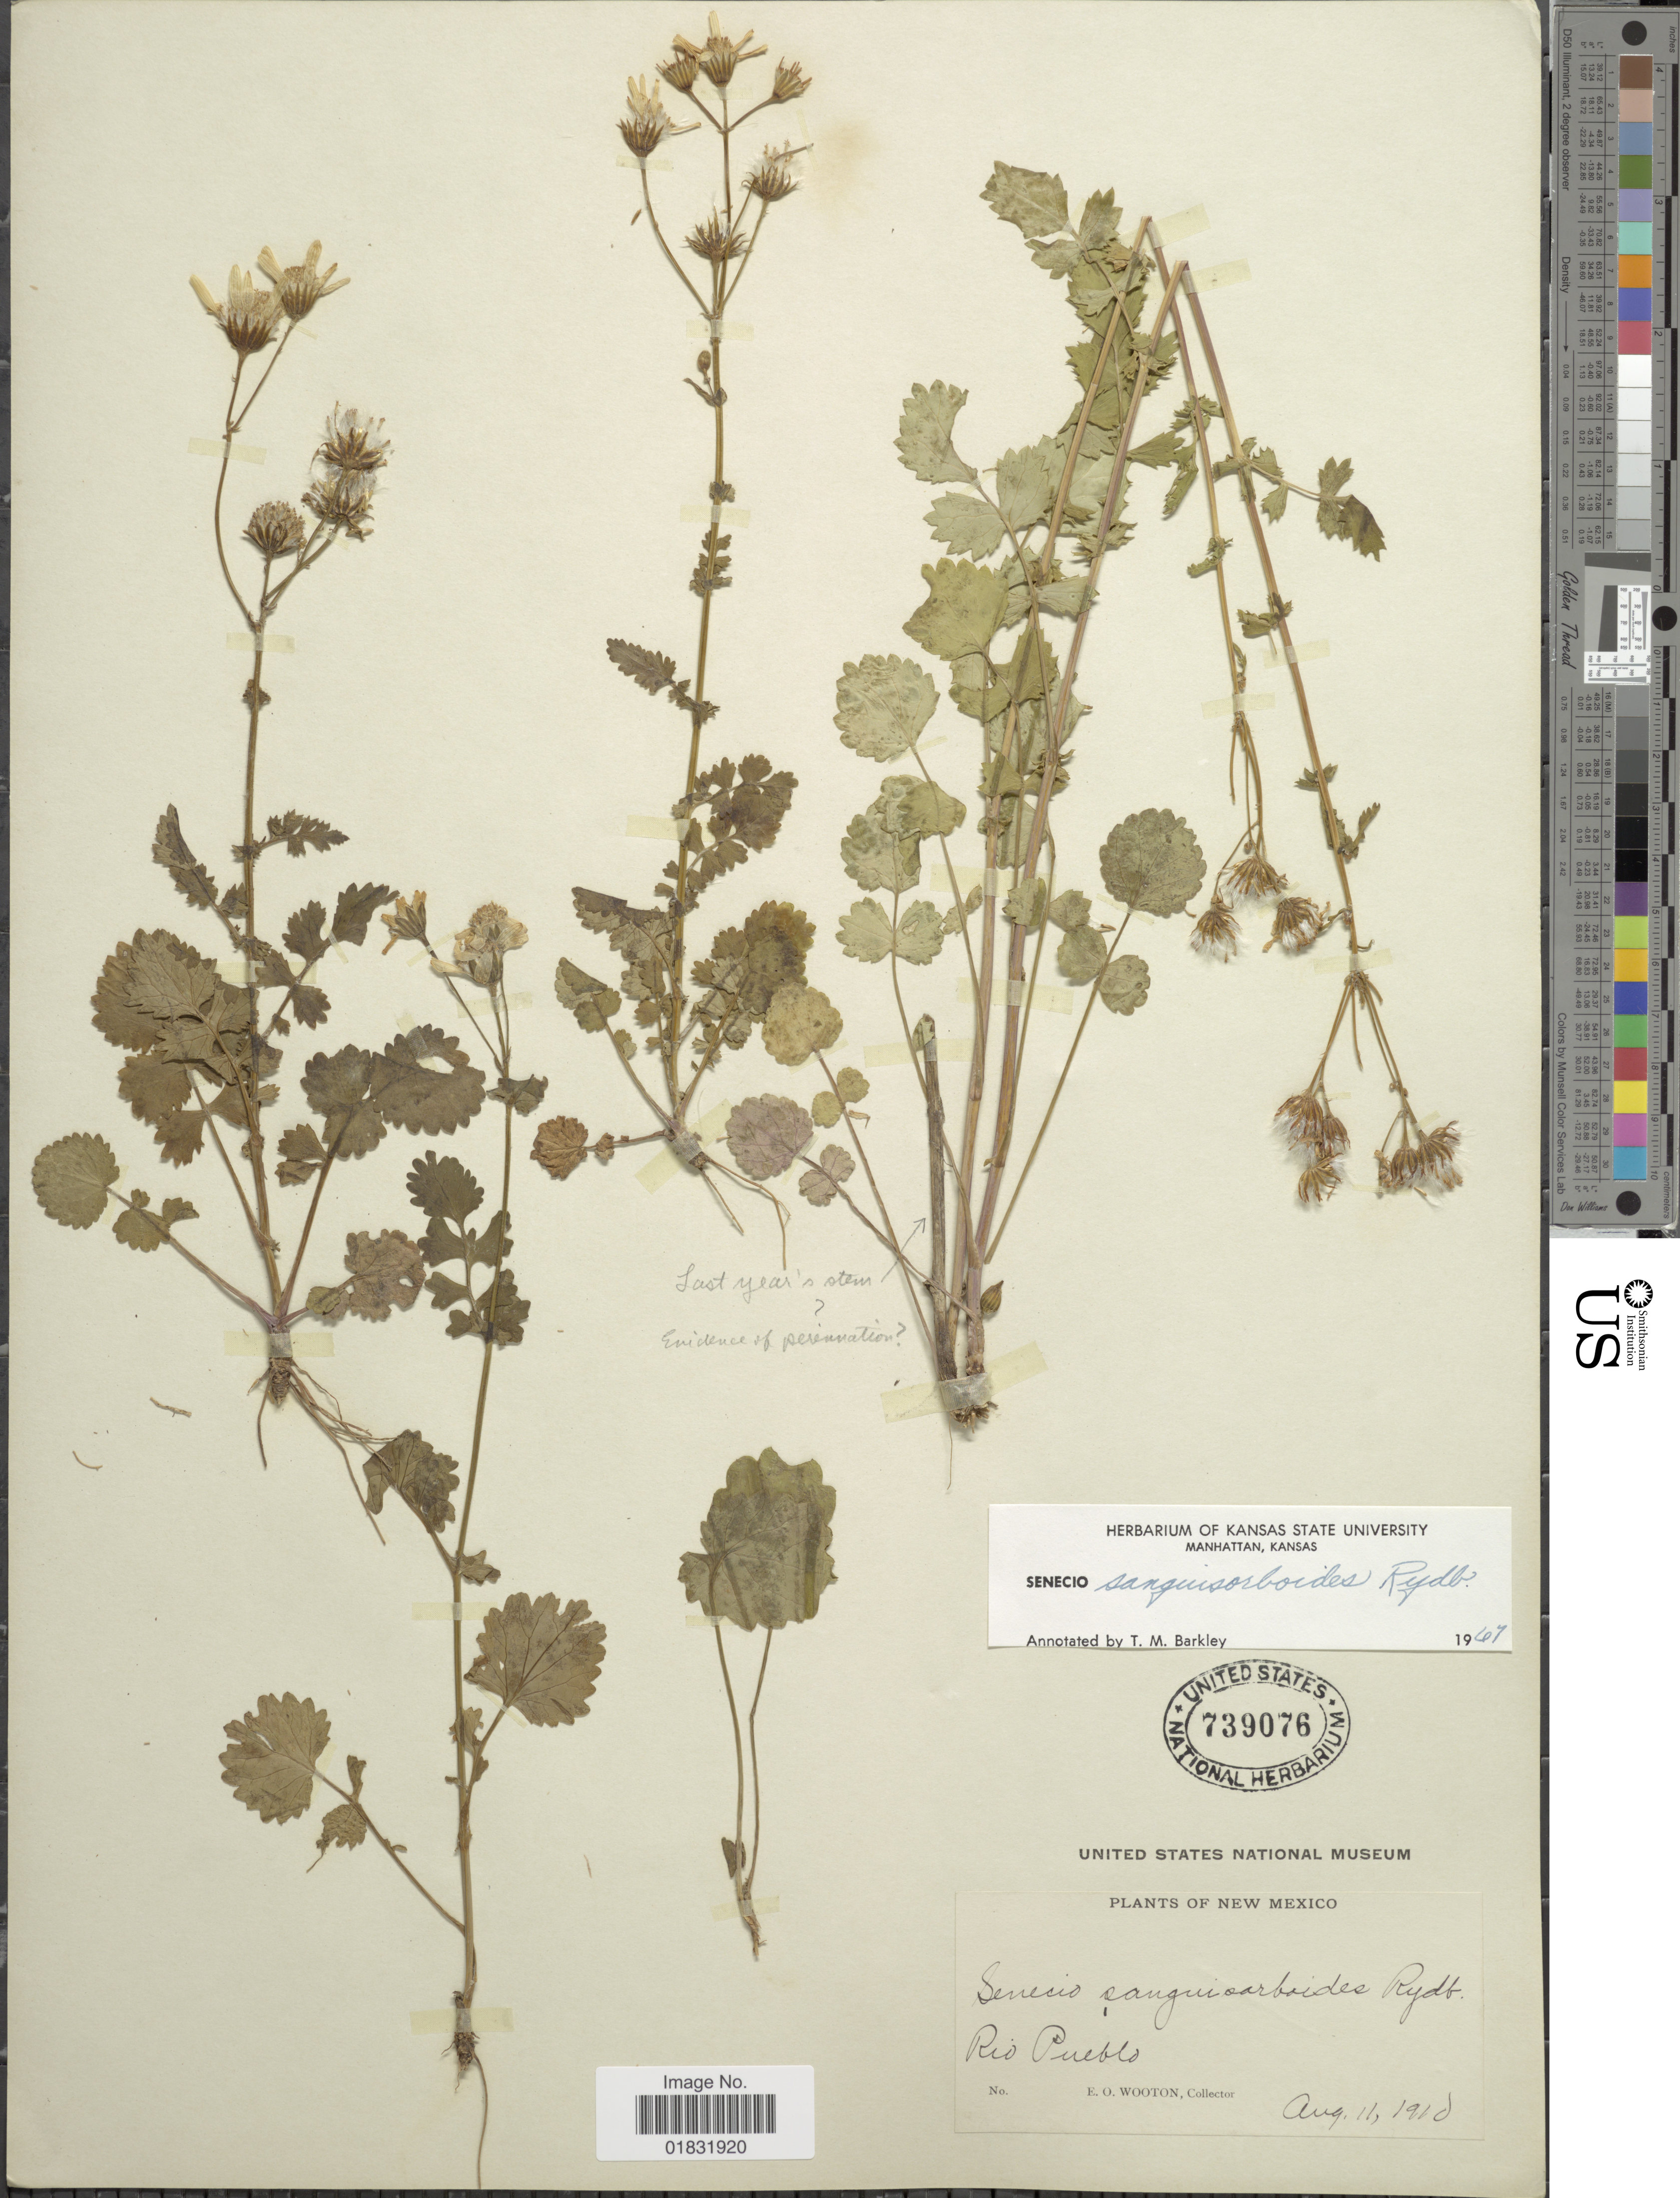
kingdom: Plantae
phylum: Tracheophyta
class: Magnoliopsida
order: Asterales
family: Asteraceae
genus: Packera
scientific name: Packera sanguisorbae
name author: (DC.) C. Jeffrey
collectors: E. O. Wooton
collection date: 1910-08-11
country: United States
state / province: New Mexico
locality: Rio Pueblo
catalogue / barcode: US 739076